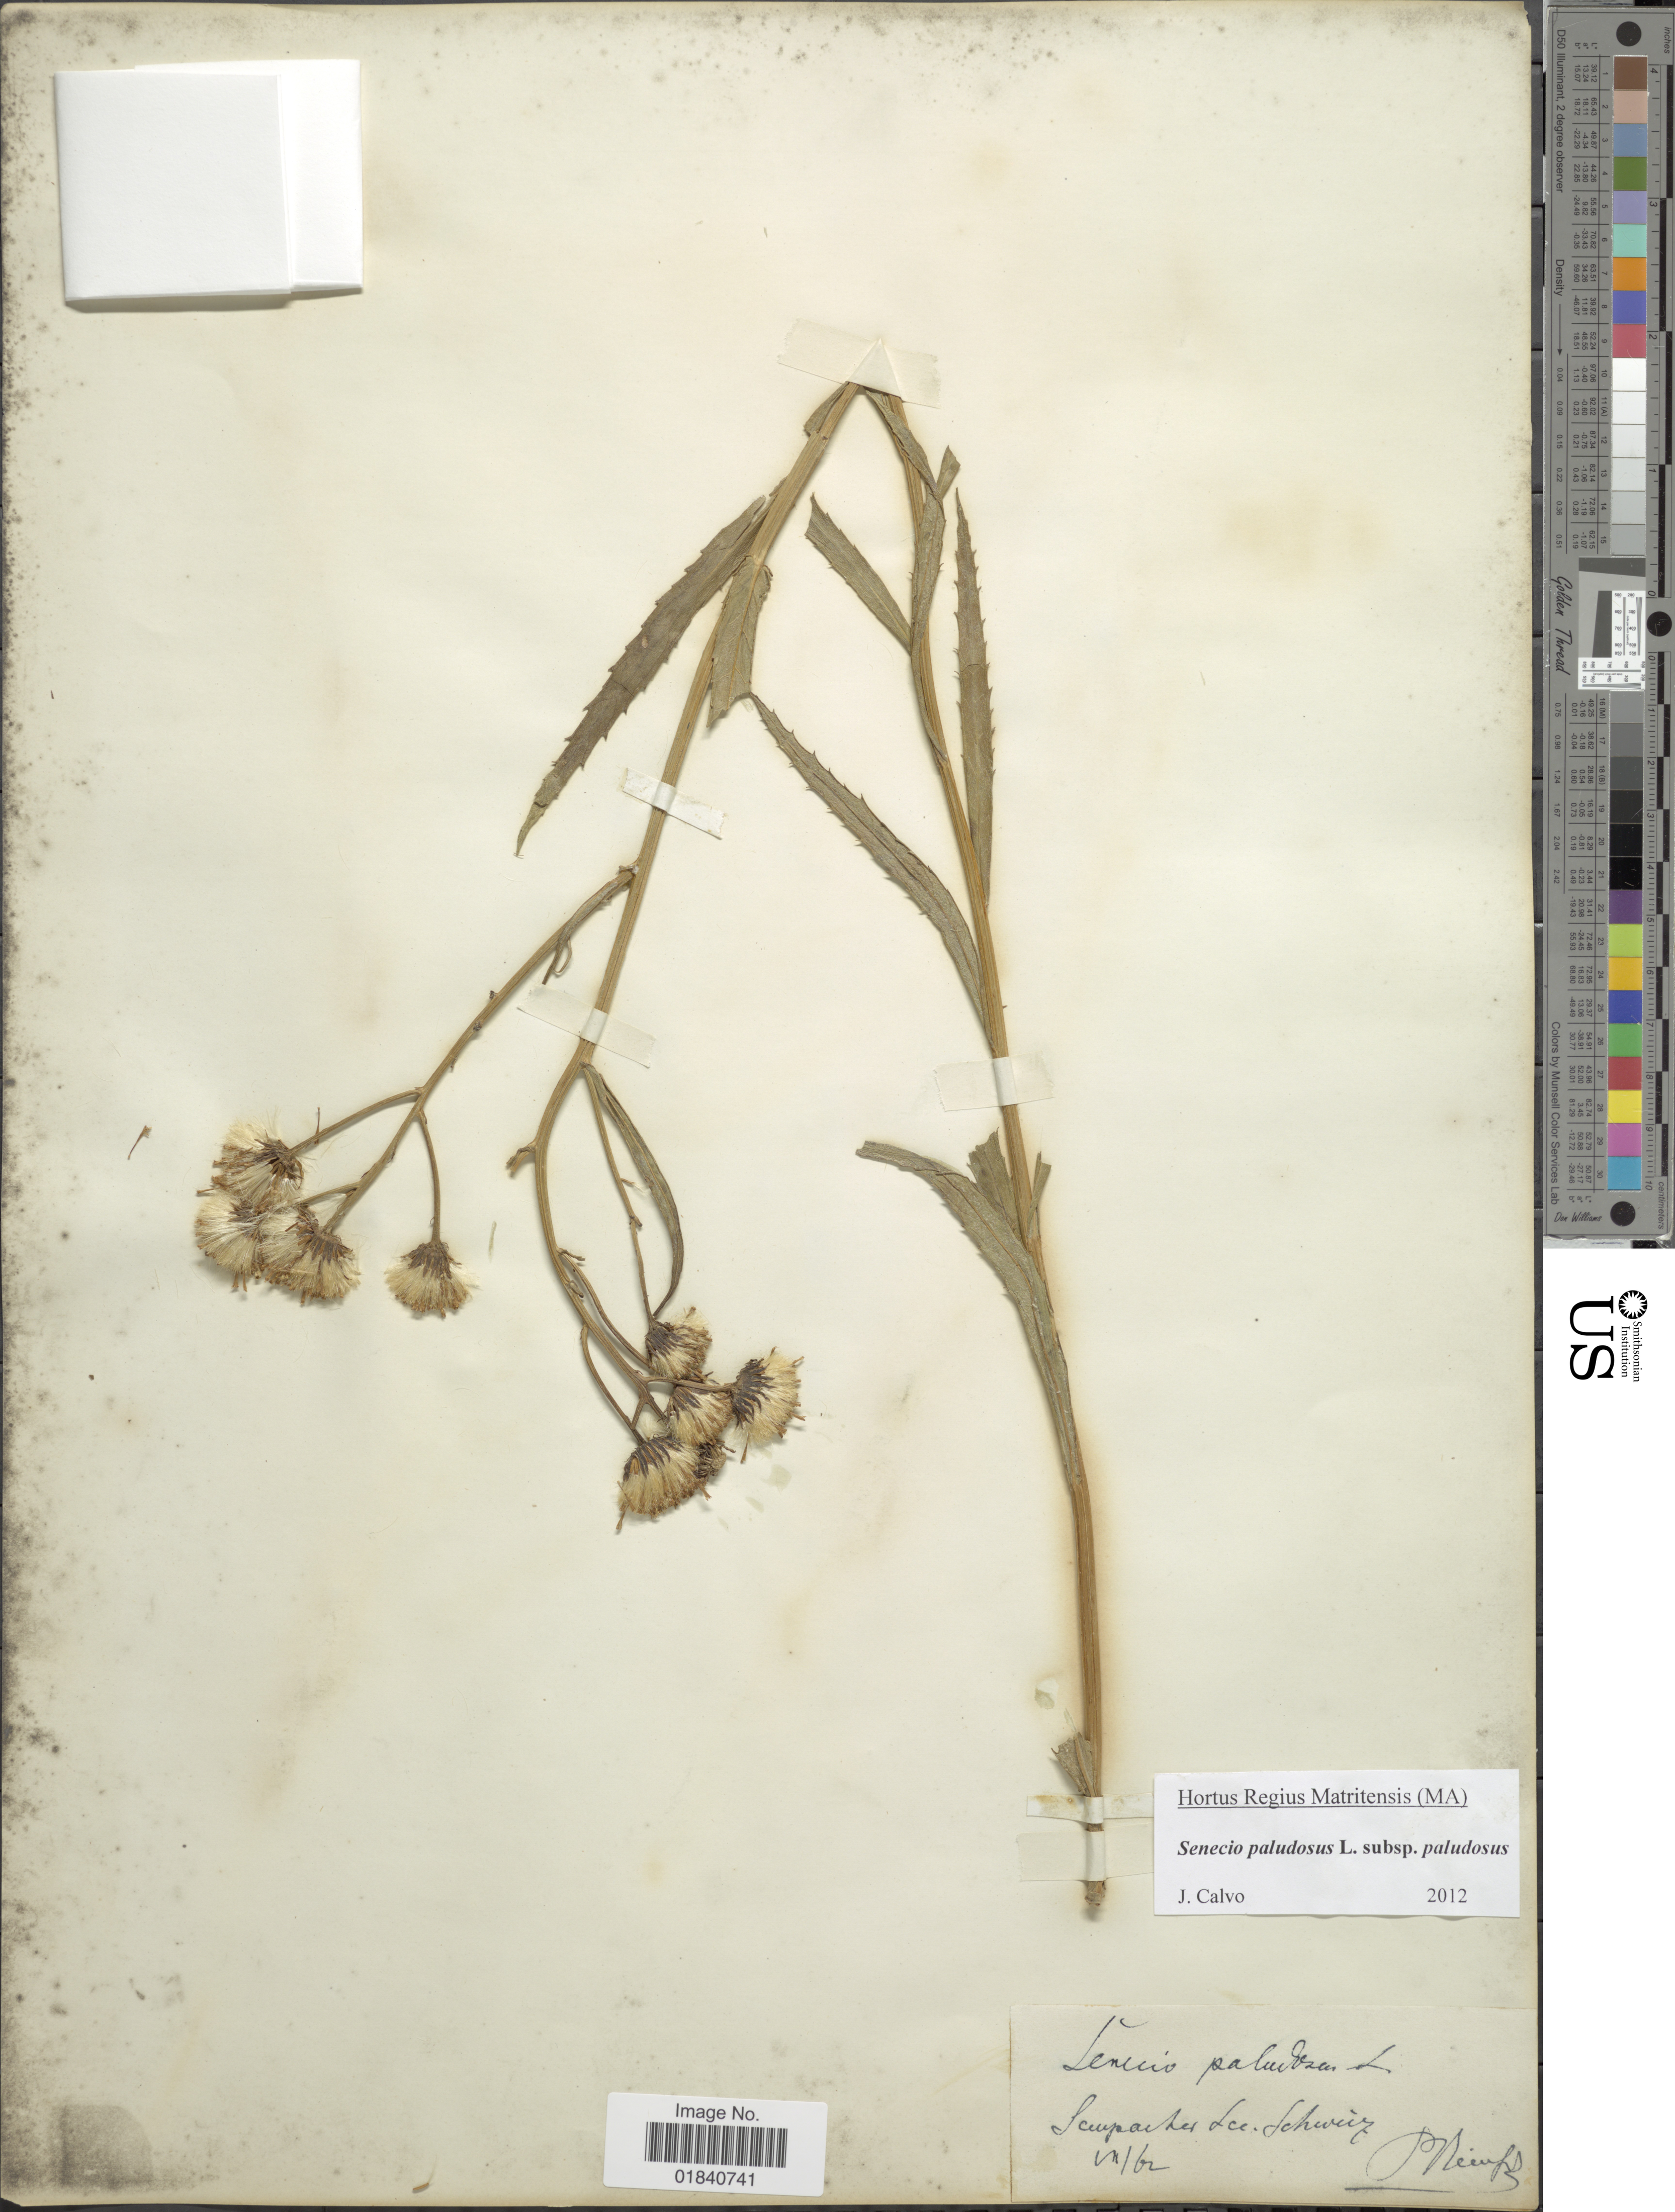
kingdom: Plantae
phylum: Tracheophyta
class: Magnoliopsida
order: Asterales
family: Asteraceae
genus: Senecio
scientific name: Senecio paludosus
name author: L.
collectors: P. Reinsch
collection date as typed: Transcribed d/m/y: /7/62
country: Switzerland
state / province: Lucerne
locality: Sempach Lac. Schweiz